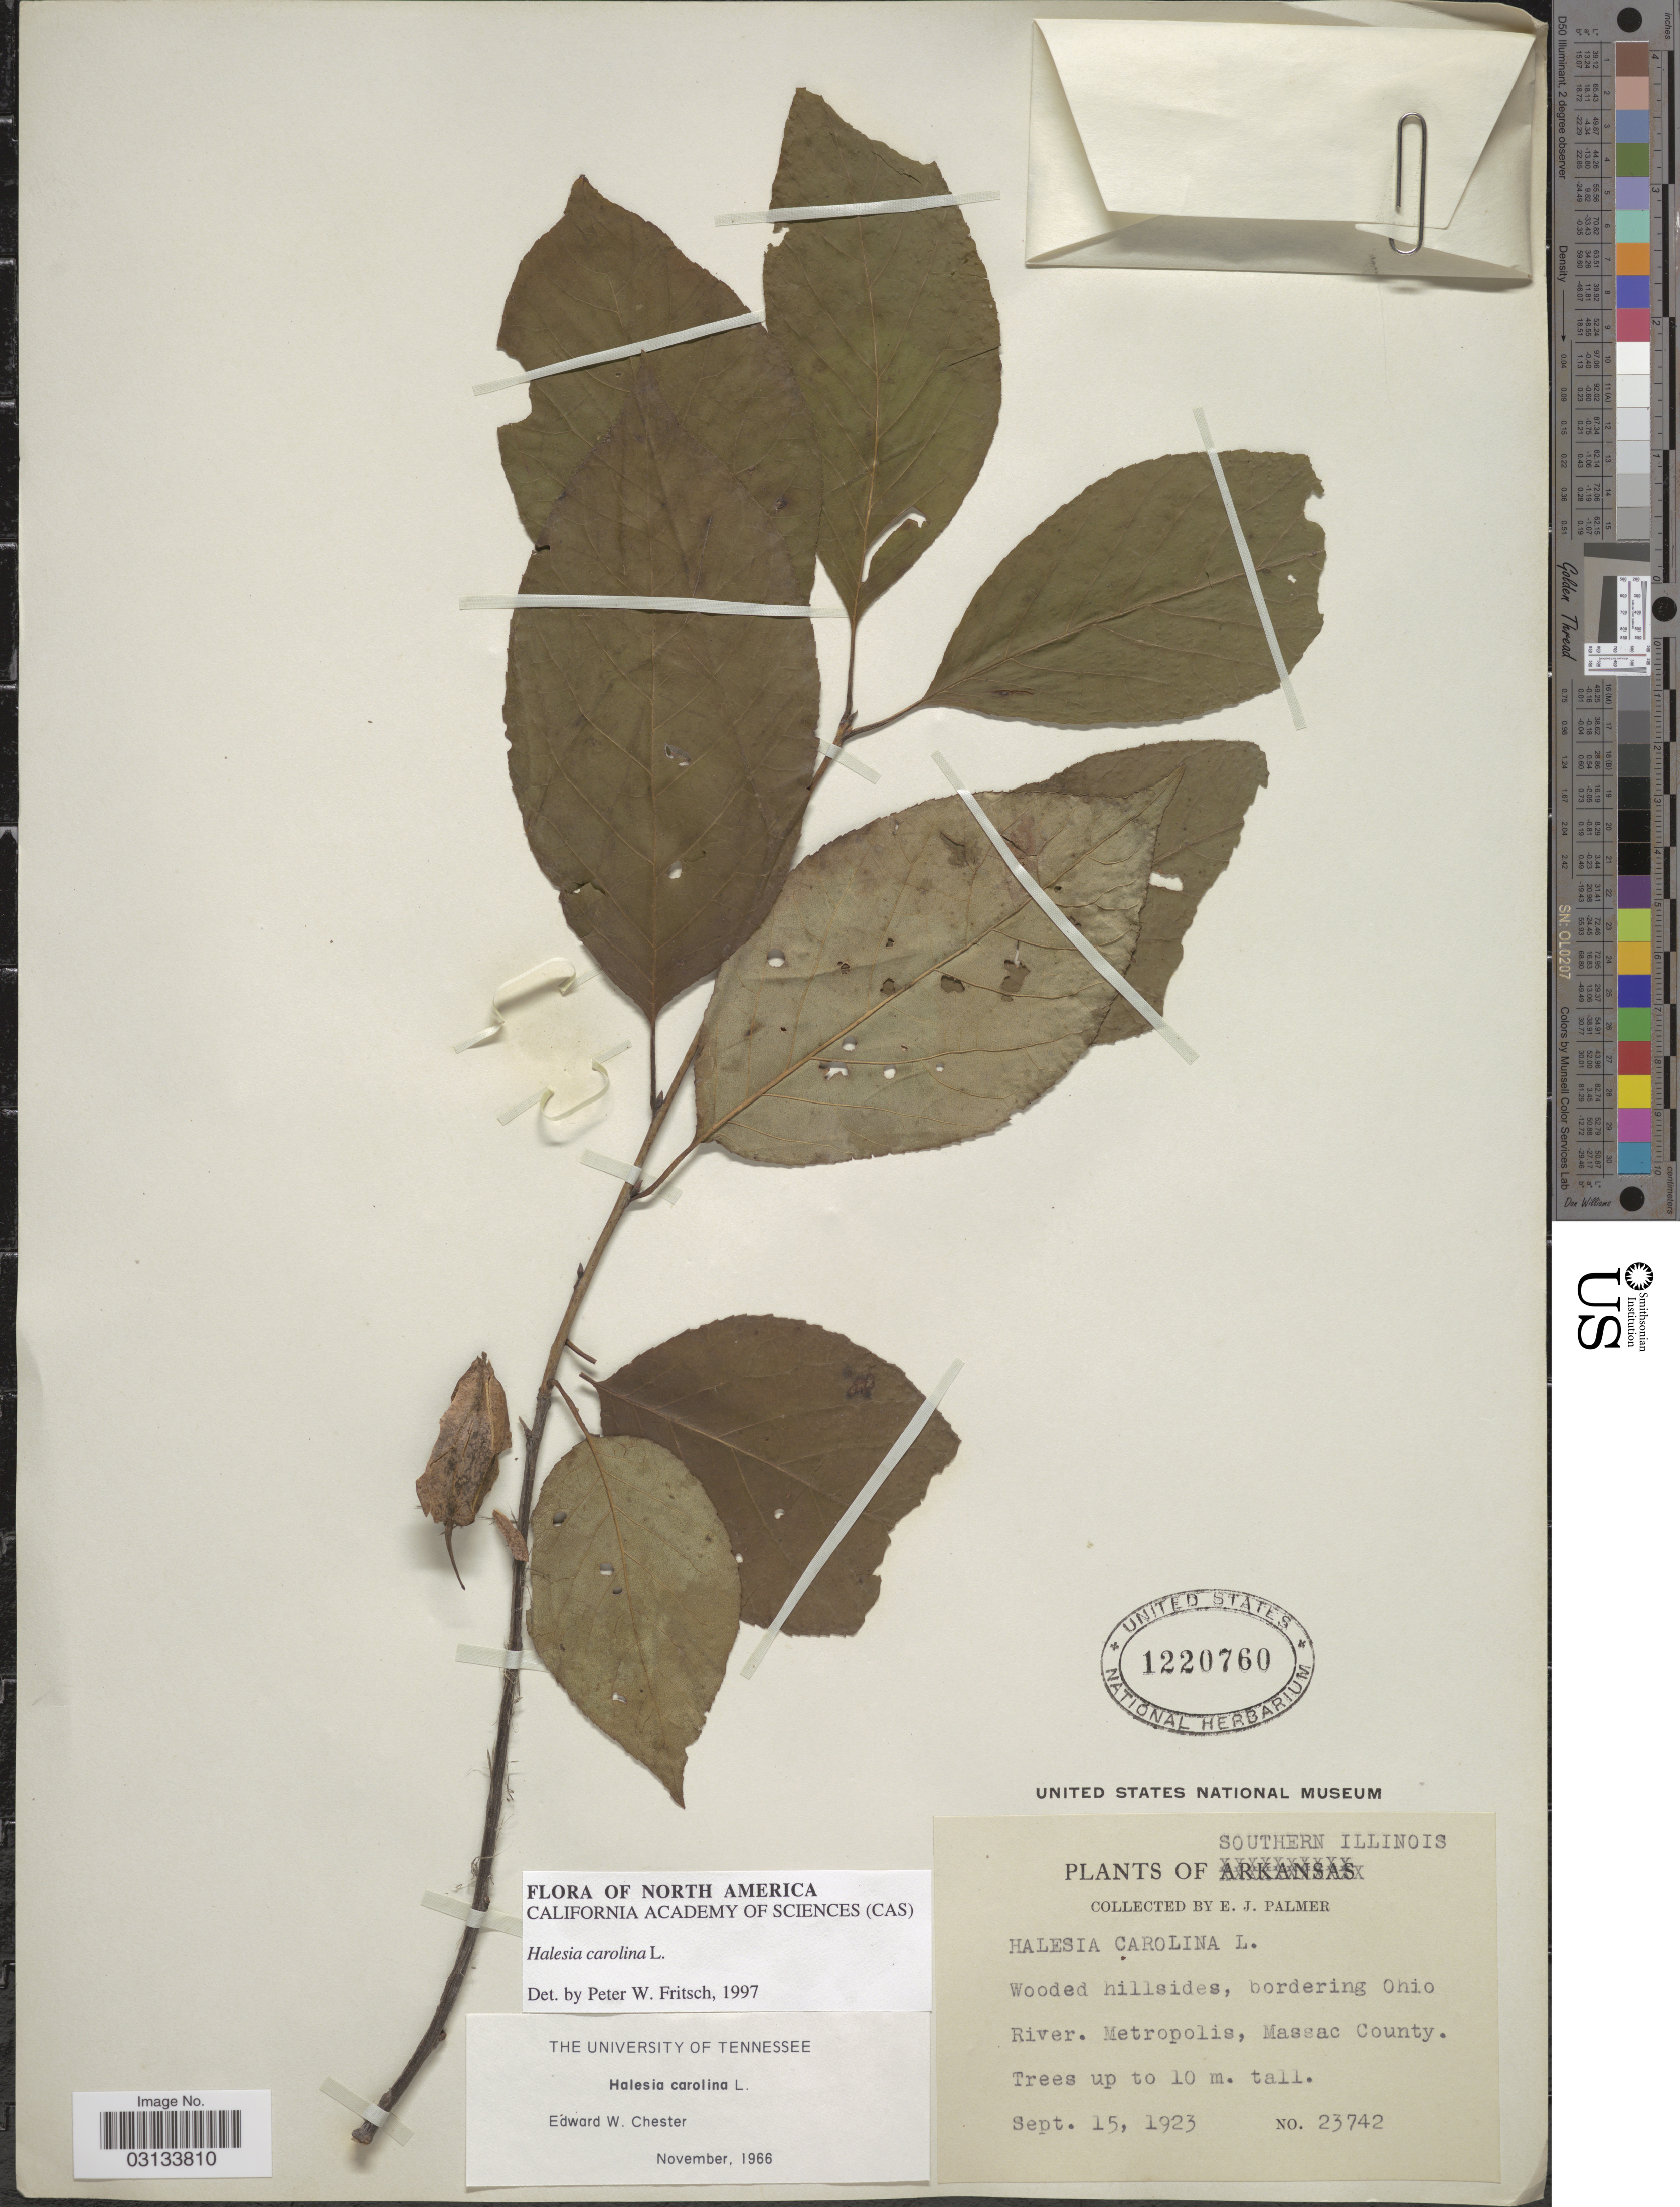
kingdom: Plantae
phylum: Tracheophyta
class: Magnoliopsida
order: Ericales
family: Styracaceae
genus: Halesia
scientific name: Halesia carolina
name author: L.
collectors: E. J. Palmer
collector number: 23742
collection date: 1923-09-15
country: United States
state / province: Illinois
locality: Southern Illinois. Wooded hillsides, bordering Ohio River. Metropolis, Massac County.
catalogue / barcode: US 1220760